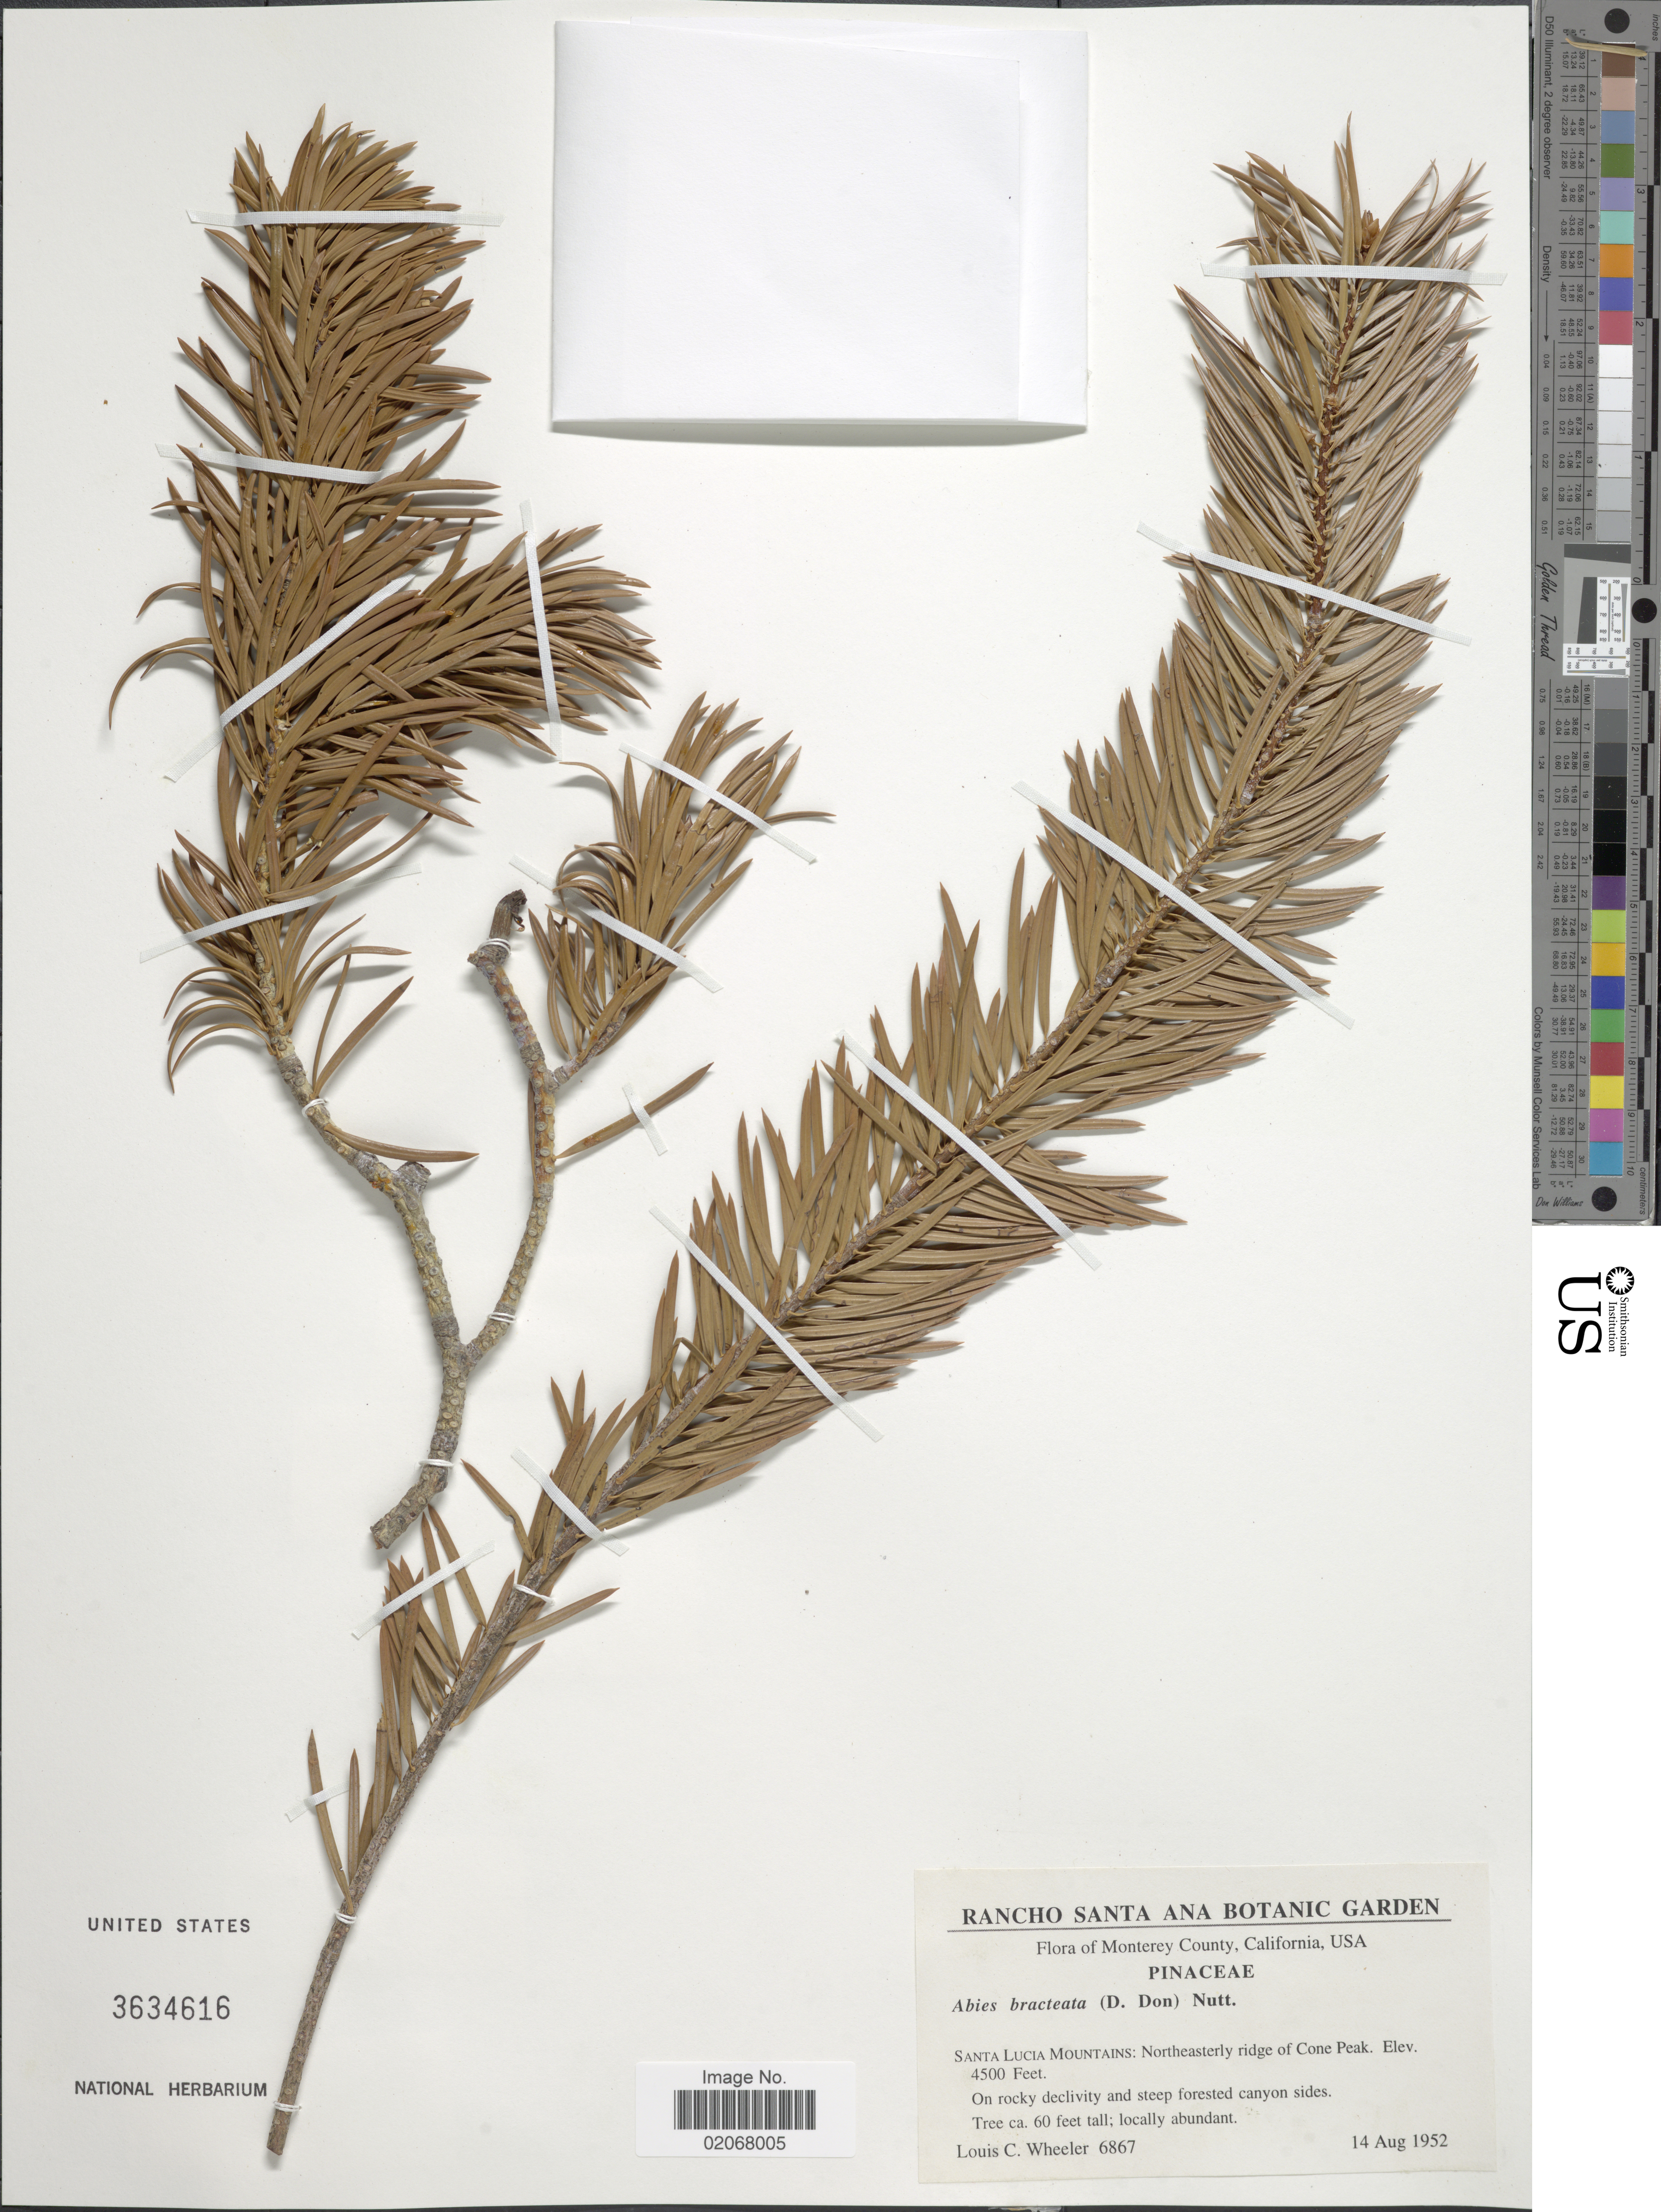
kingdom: Plantae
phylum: Tracheophyta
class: Pinopsida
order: Pinales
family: Pinaceae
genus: Abies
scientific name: Abies bracteata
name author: (D. Don) Poit.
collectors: L. C. Wheeler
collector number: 6867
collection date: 1952-08-14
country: United States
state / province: California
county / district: Monterey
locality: Monterey County, Santa Lucia Mountains: Northeasterly ridge of Cone Peak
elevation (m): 1372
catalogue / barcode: US 3634616